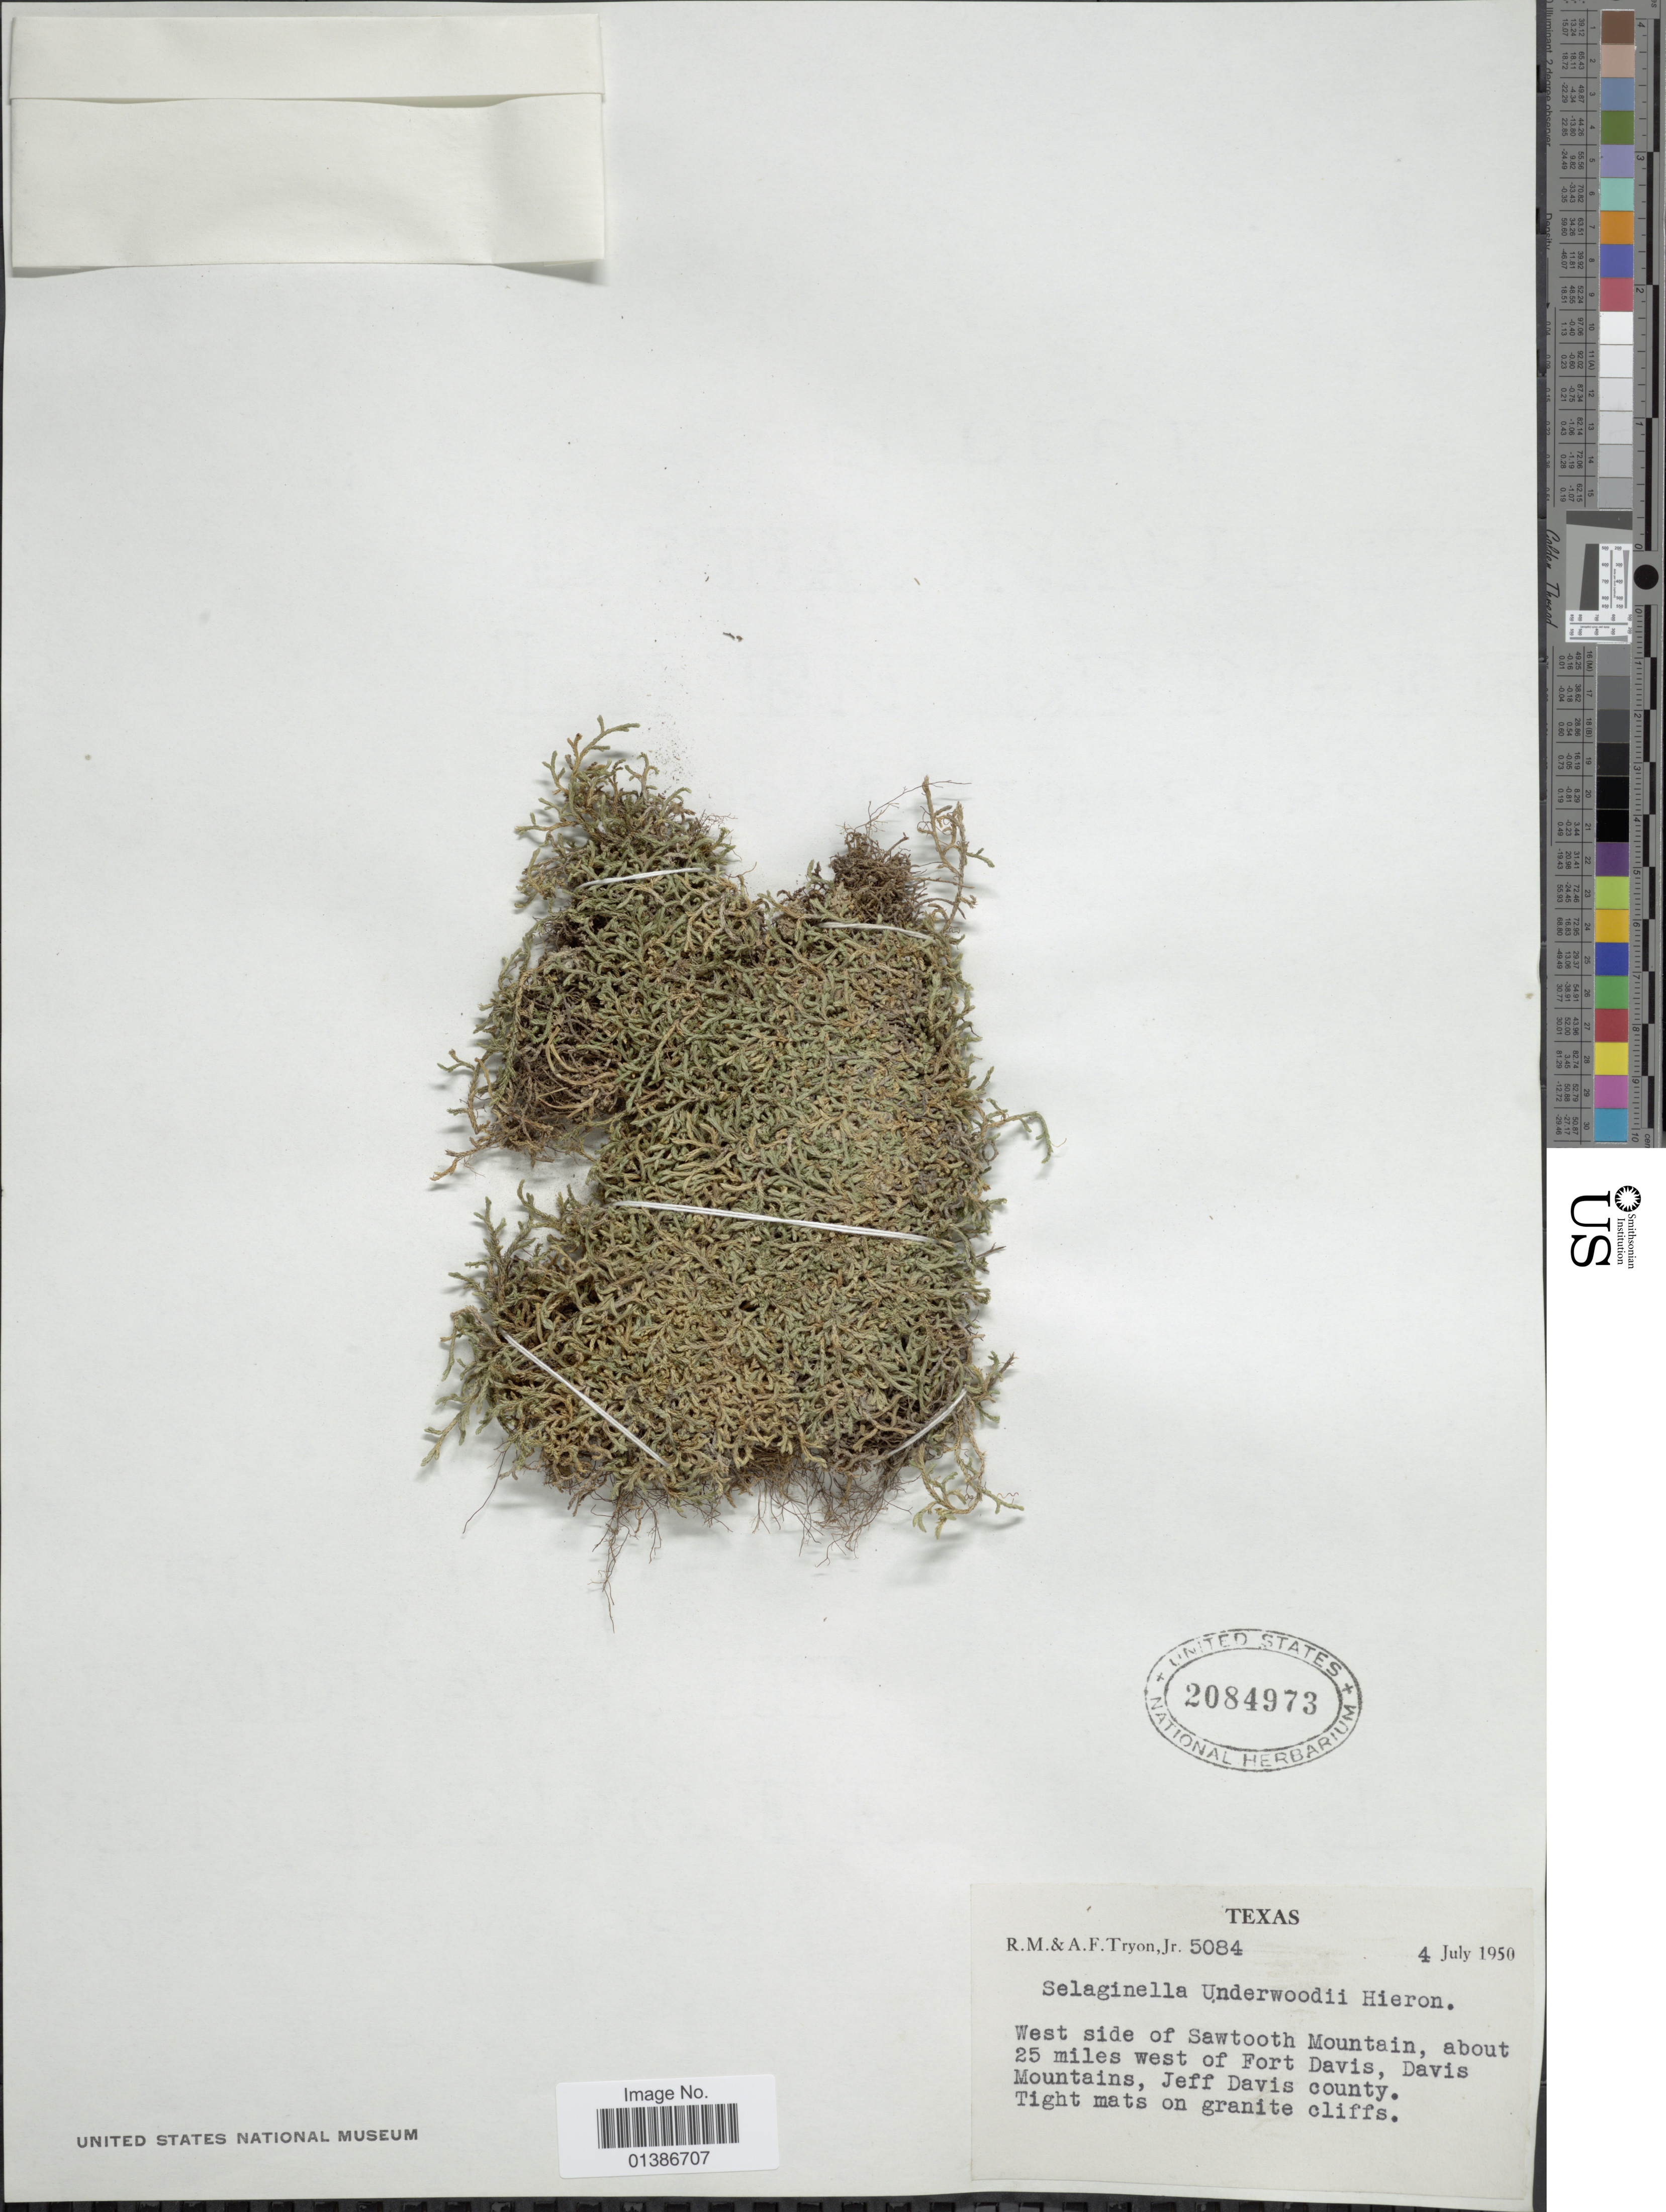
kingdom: Plantae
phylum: Tracheophyta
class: Lycopodiopsida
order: Selaginellales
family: Selaginellaceae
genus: Selaginella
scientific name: Selaginella underwoodii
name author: Hieron.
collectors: R. M. Tryon & A. F. Tryon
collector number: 5084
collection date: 1950-07-04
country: United States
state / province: Texas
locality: West side of Sawtooth Mountain, about 25 miles west of Fort Davis, Davis Mountains, Jeff Davis county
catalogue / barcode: US 2084973